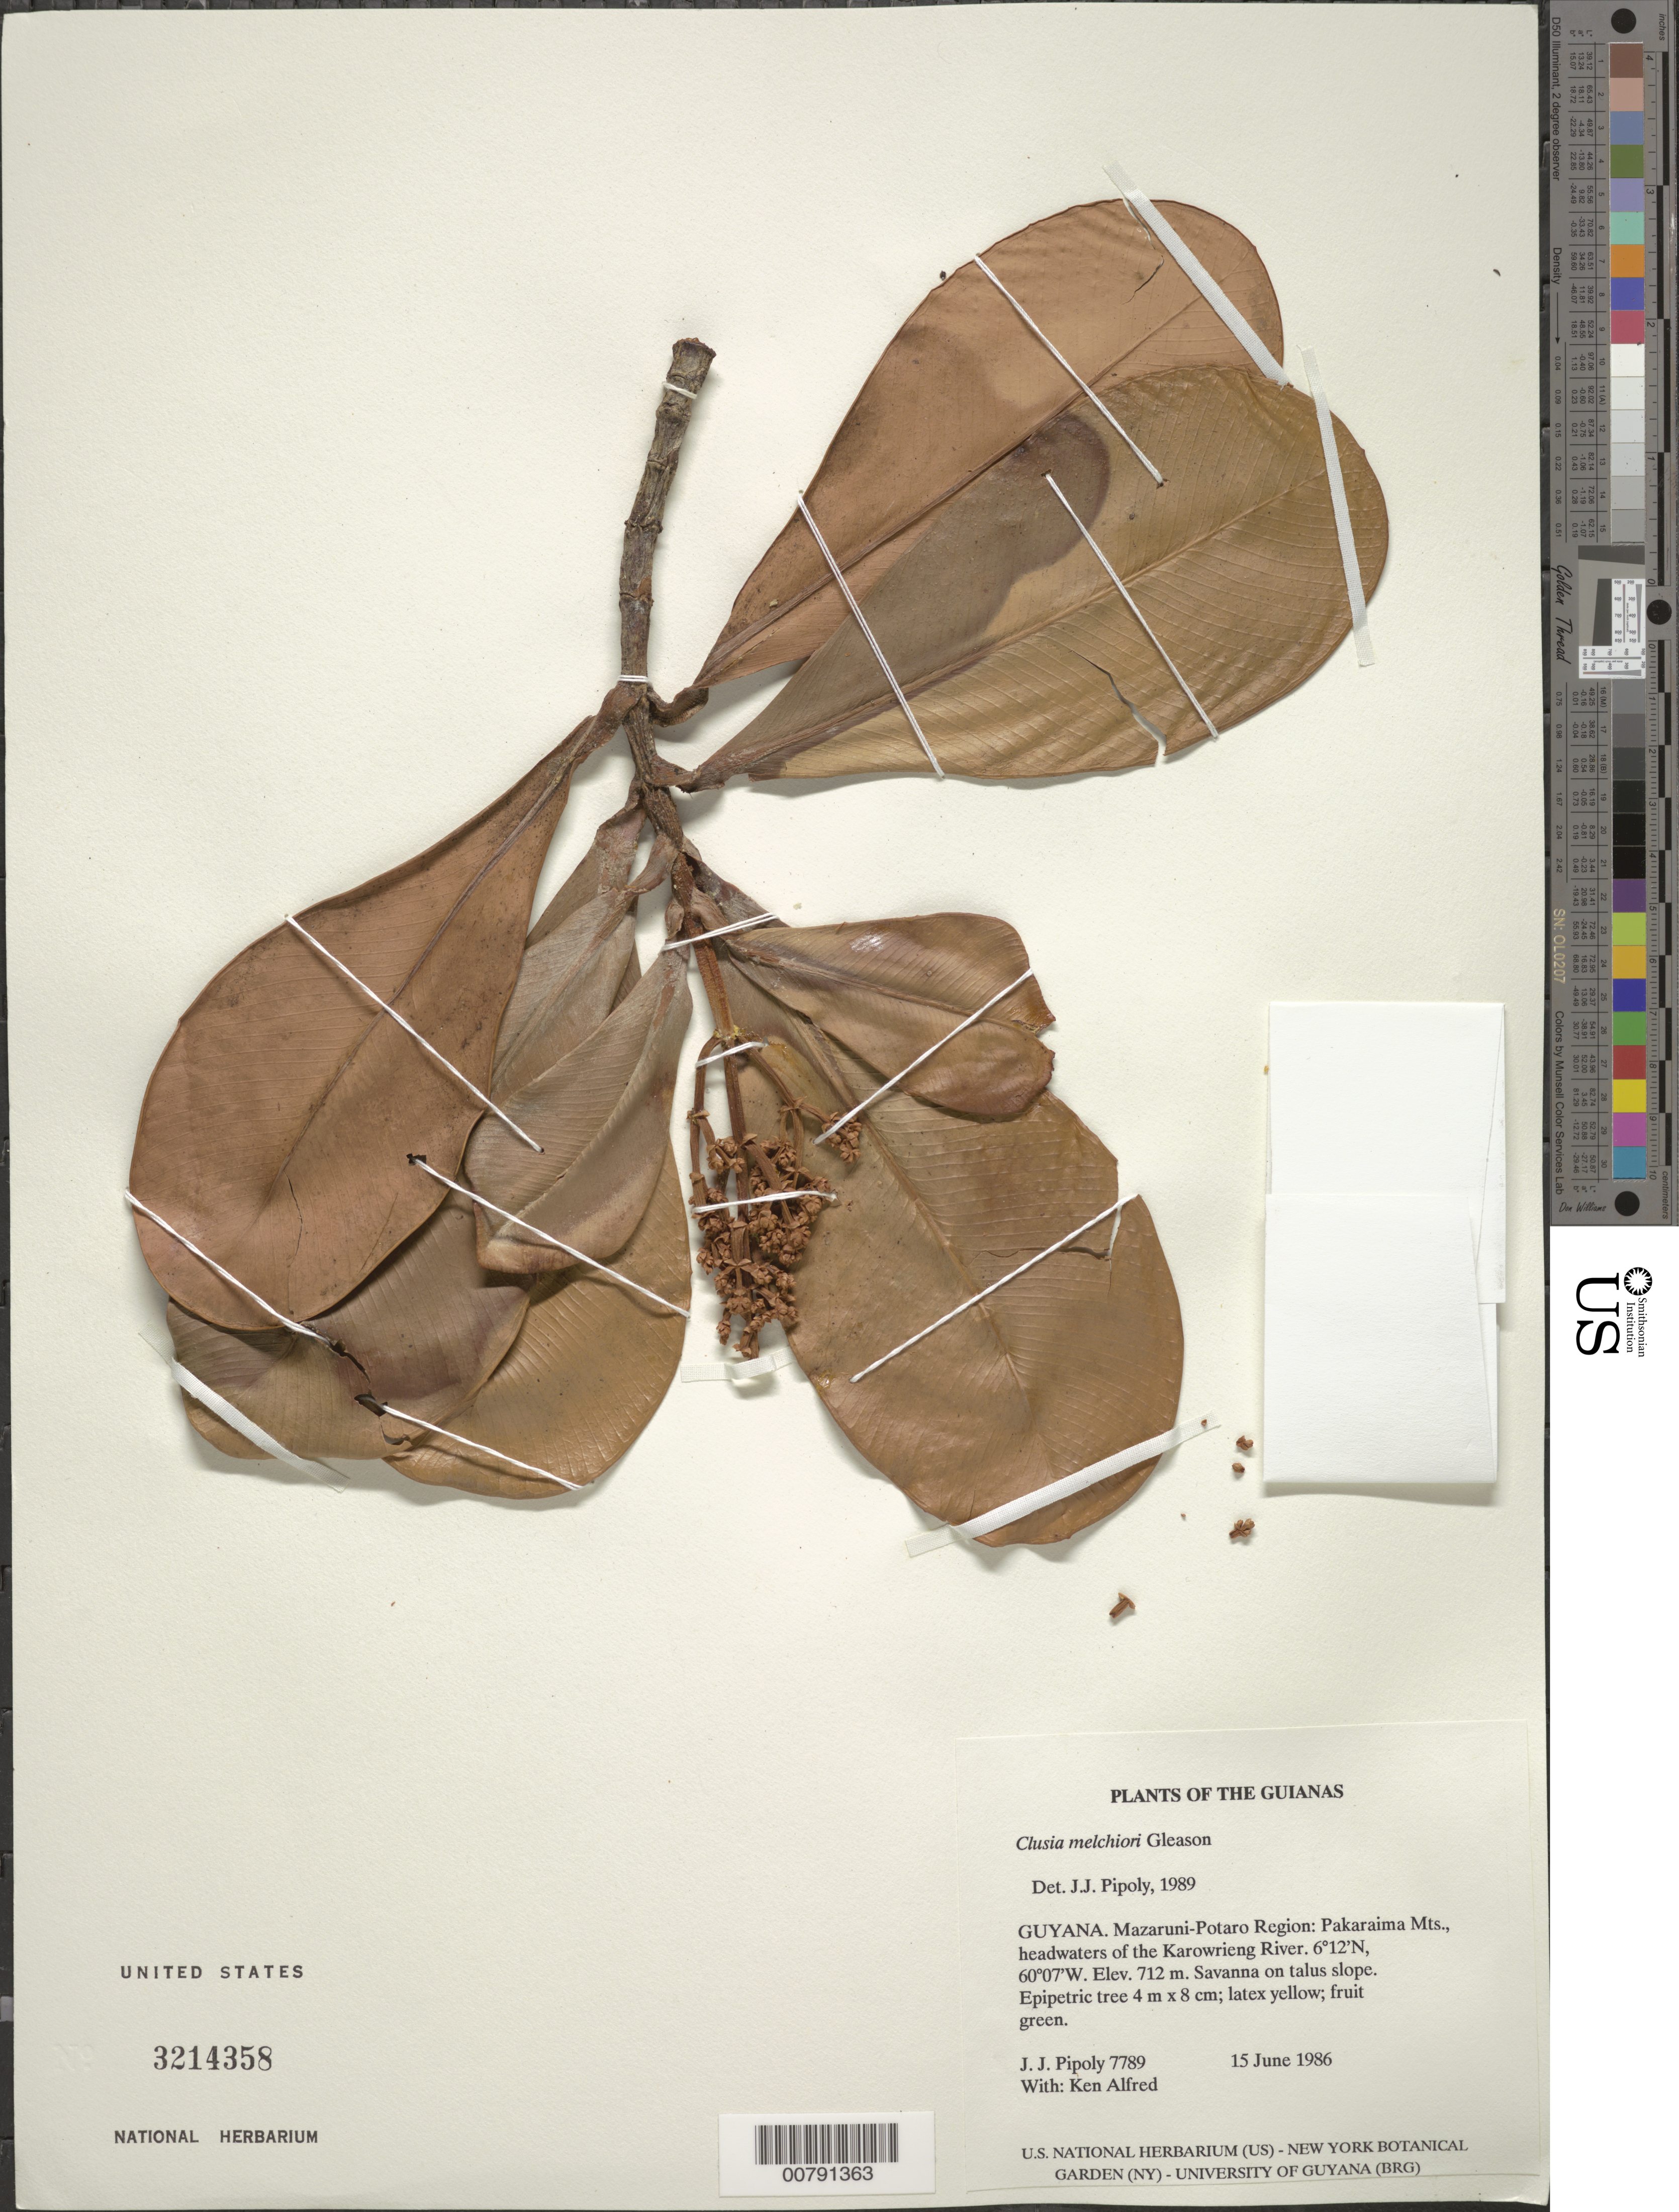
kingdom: Plantae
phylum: Tracheophyta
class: Magnoliopsida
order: Malpighiales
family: Clusiaceae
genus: Clusia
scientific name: Clusia melchiori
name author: Gleason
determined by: Pipoly, J. J., III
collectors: J. J. Pipoly & K. Alfred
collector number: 7789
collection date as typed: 15 June 1986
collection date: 1986-06-15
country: Guyana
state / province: Cuyuni-Mazaruni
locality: Pakaraima Mts., headwaters of the Karowrieng River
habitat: Savanna on talus slope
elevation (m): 712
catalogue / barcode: US 3214358